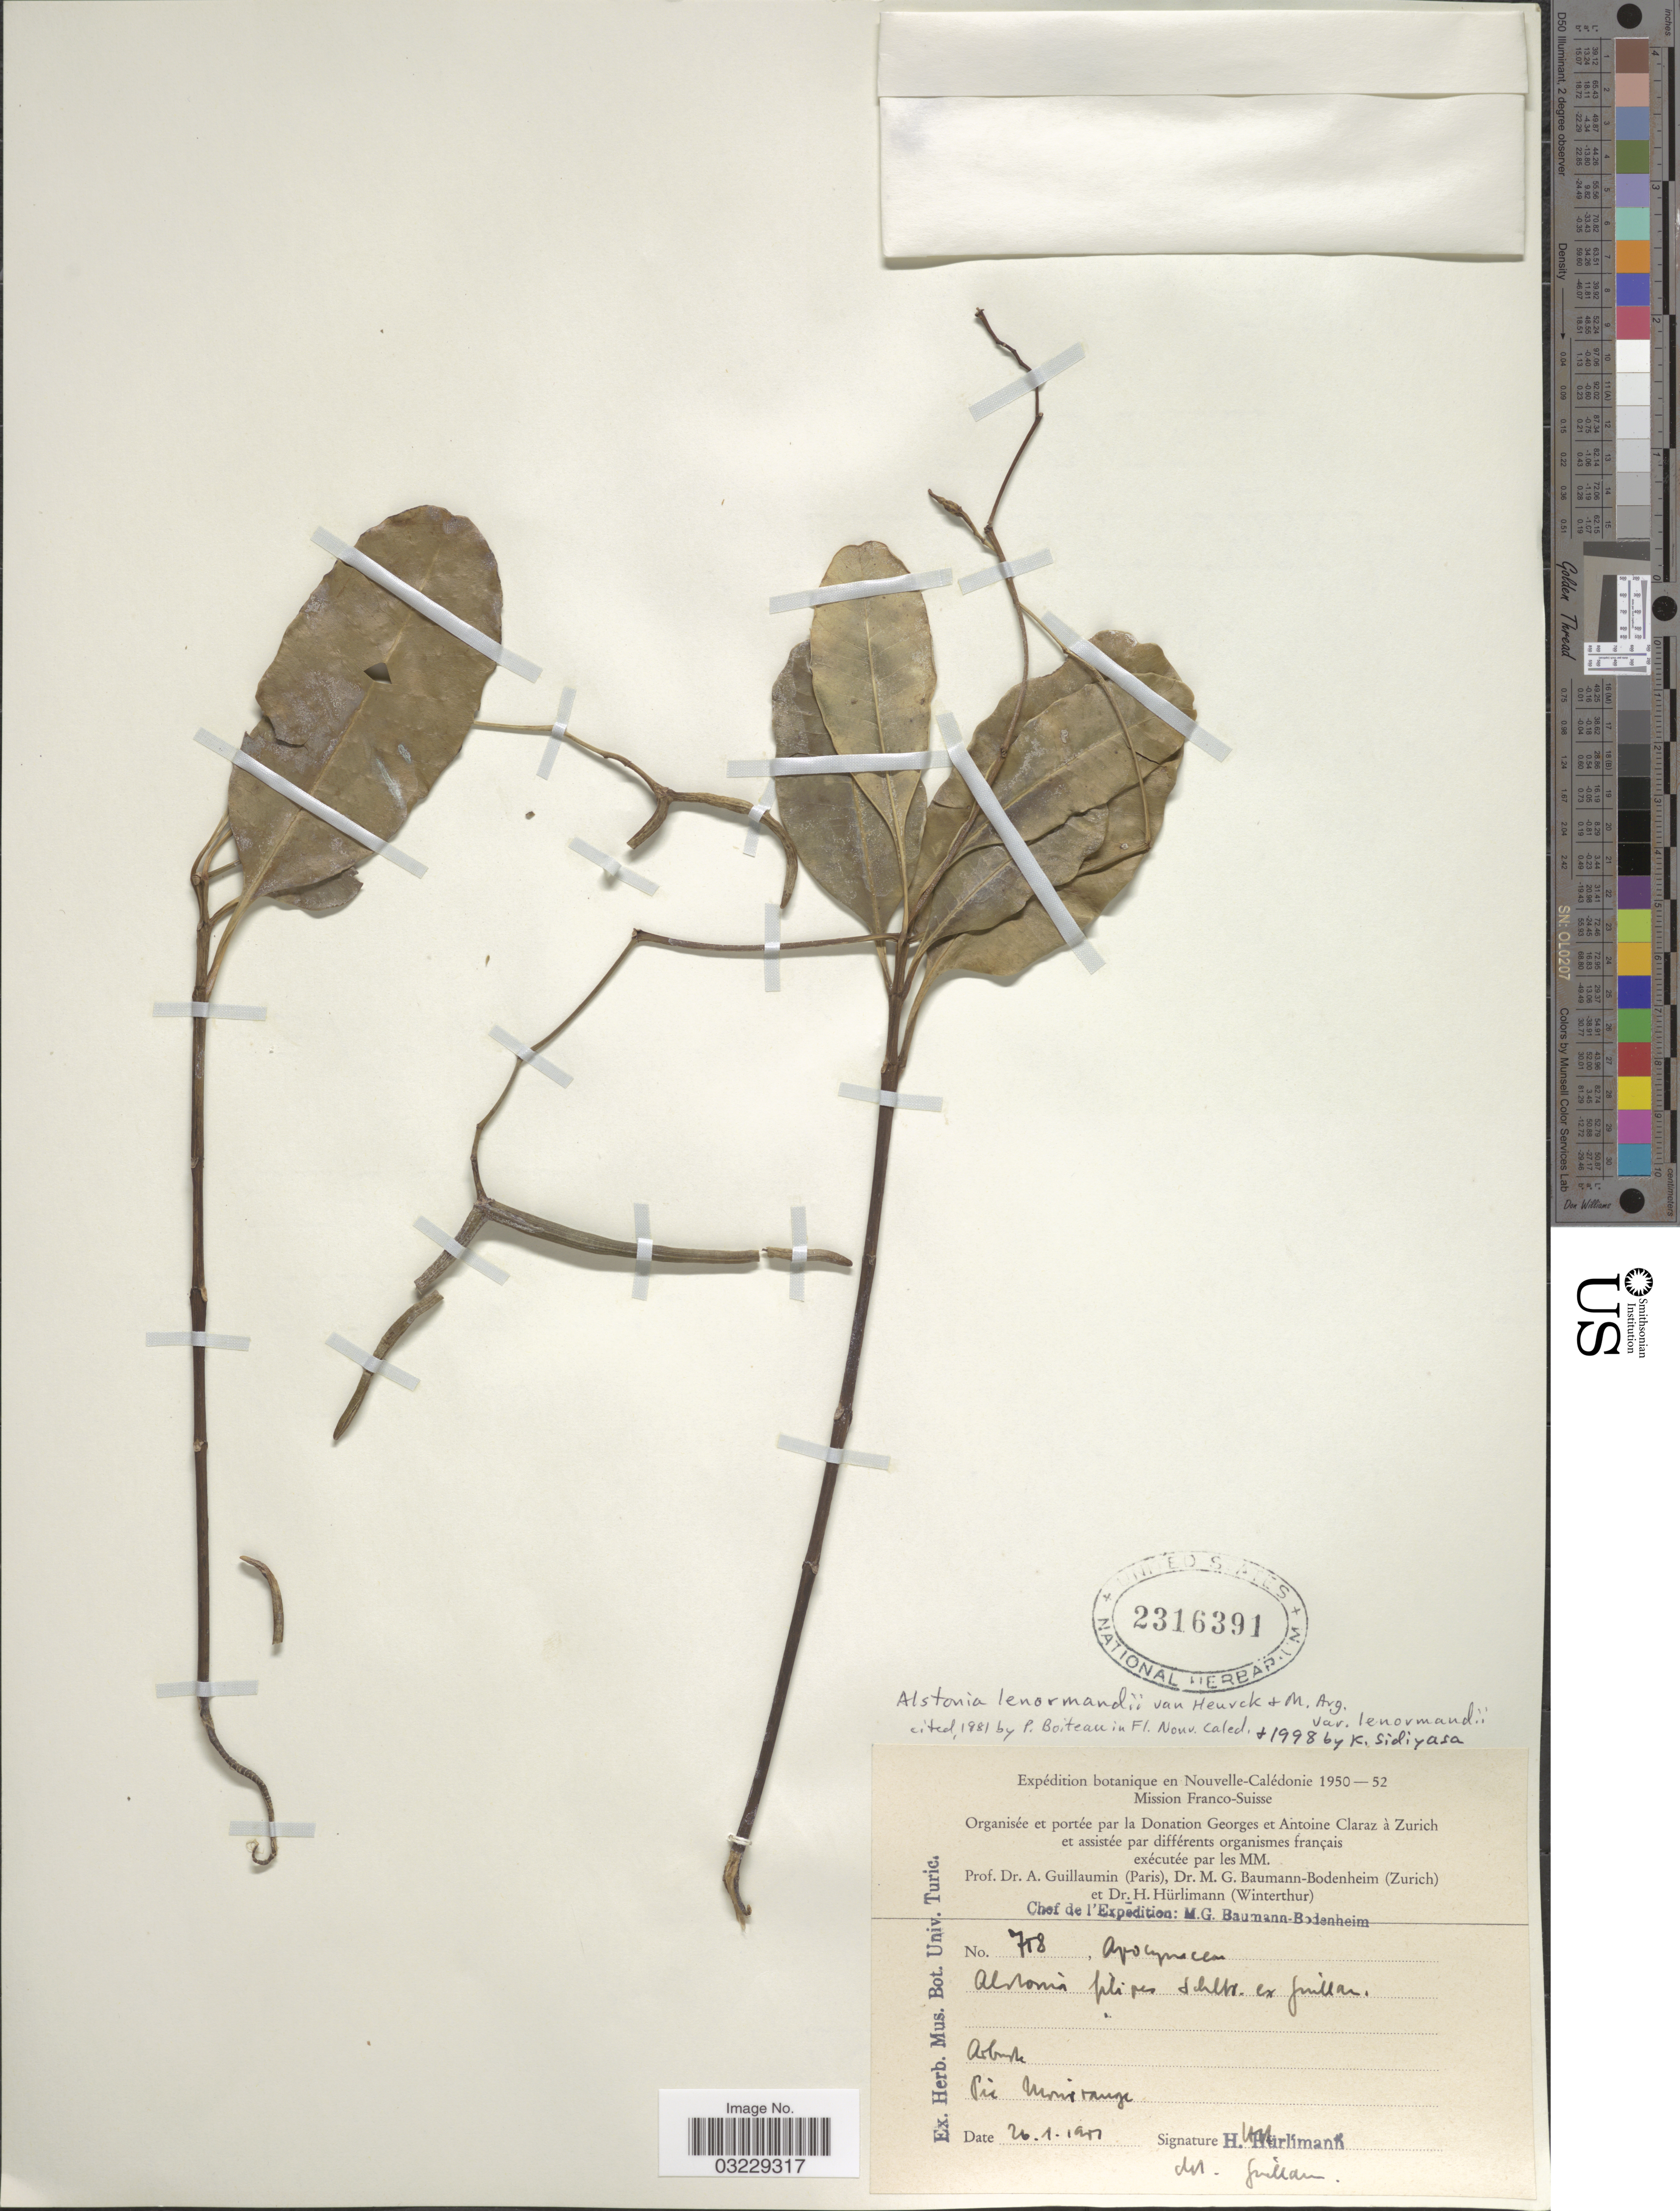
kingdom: Plantae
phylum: Tracheophyta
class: Magnoliopsida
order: Gentianales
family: Apocynaceae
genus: Alstonia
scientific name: Alstonia lenormandii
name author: Van Heurck & Müll. Arg.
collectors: H. Hürlimann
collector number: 758*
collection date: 1951-01-26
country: New Caledonia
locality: Pic Monic [interpreted] range.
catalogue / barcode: US 2316391